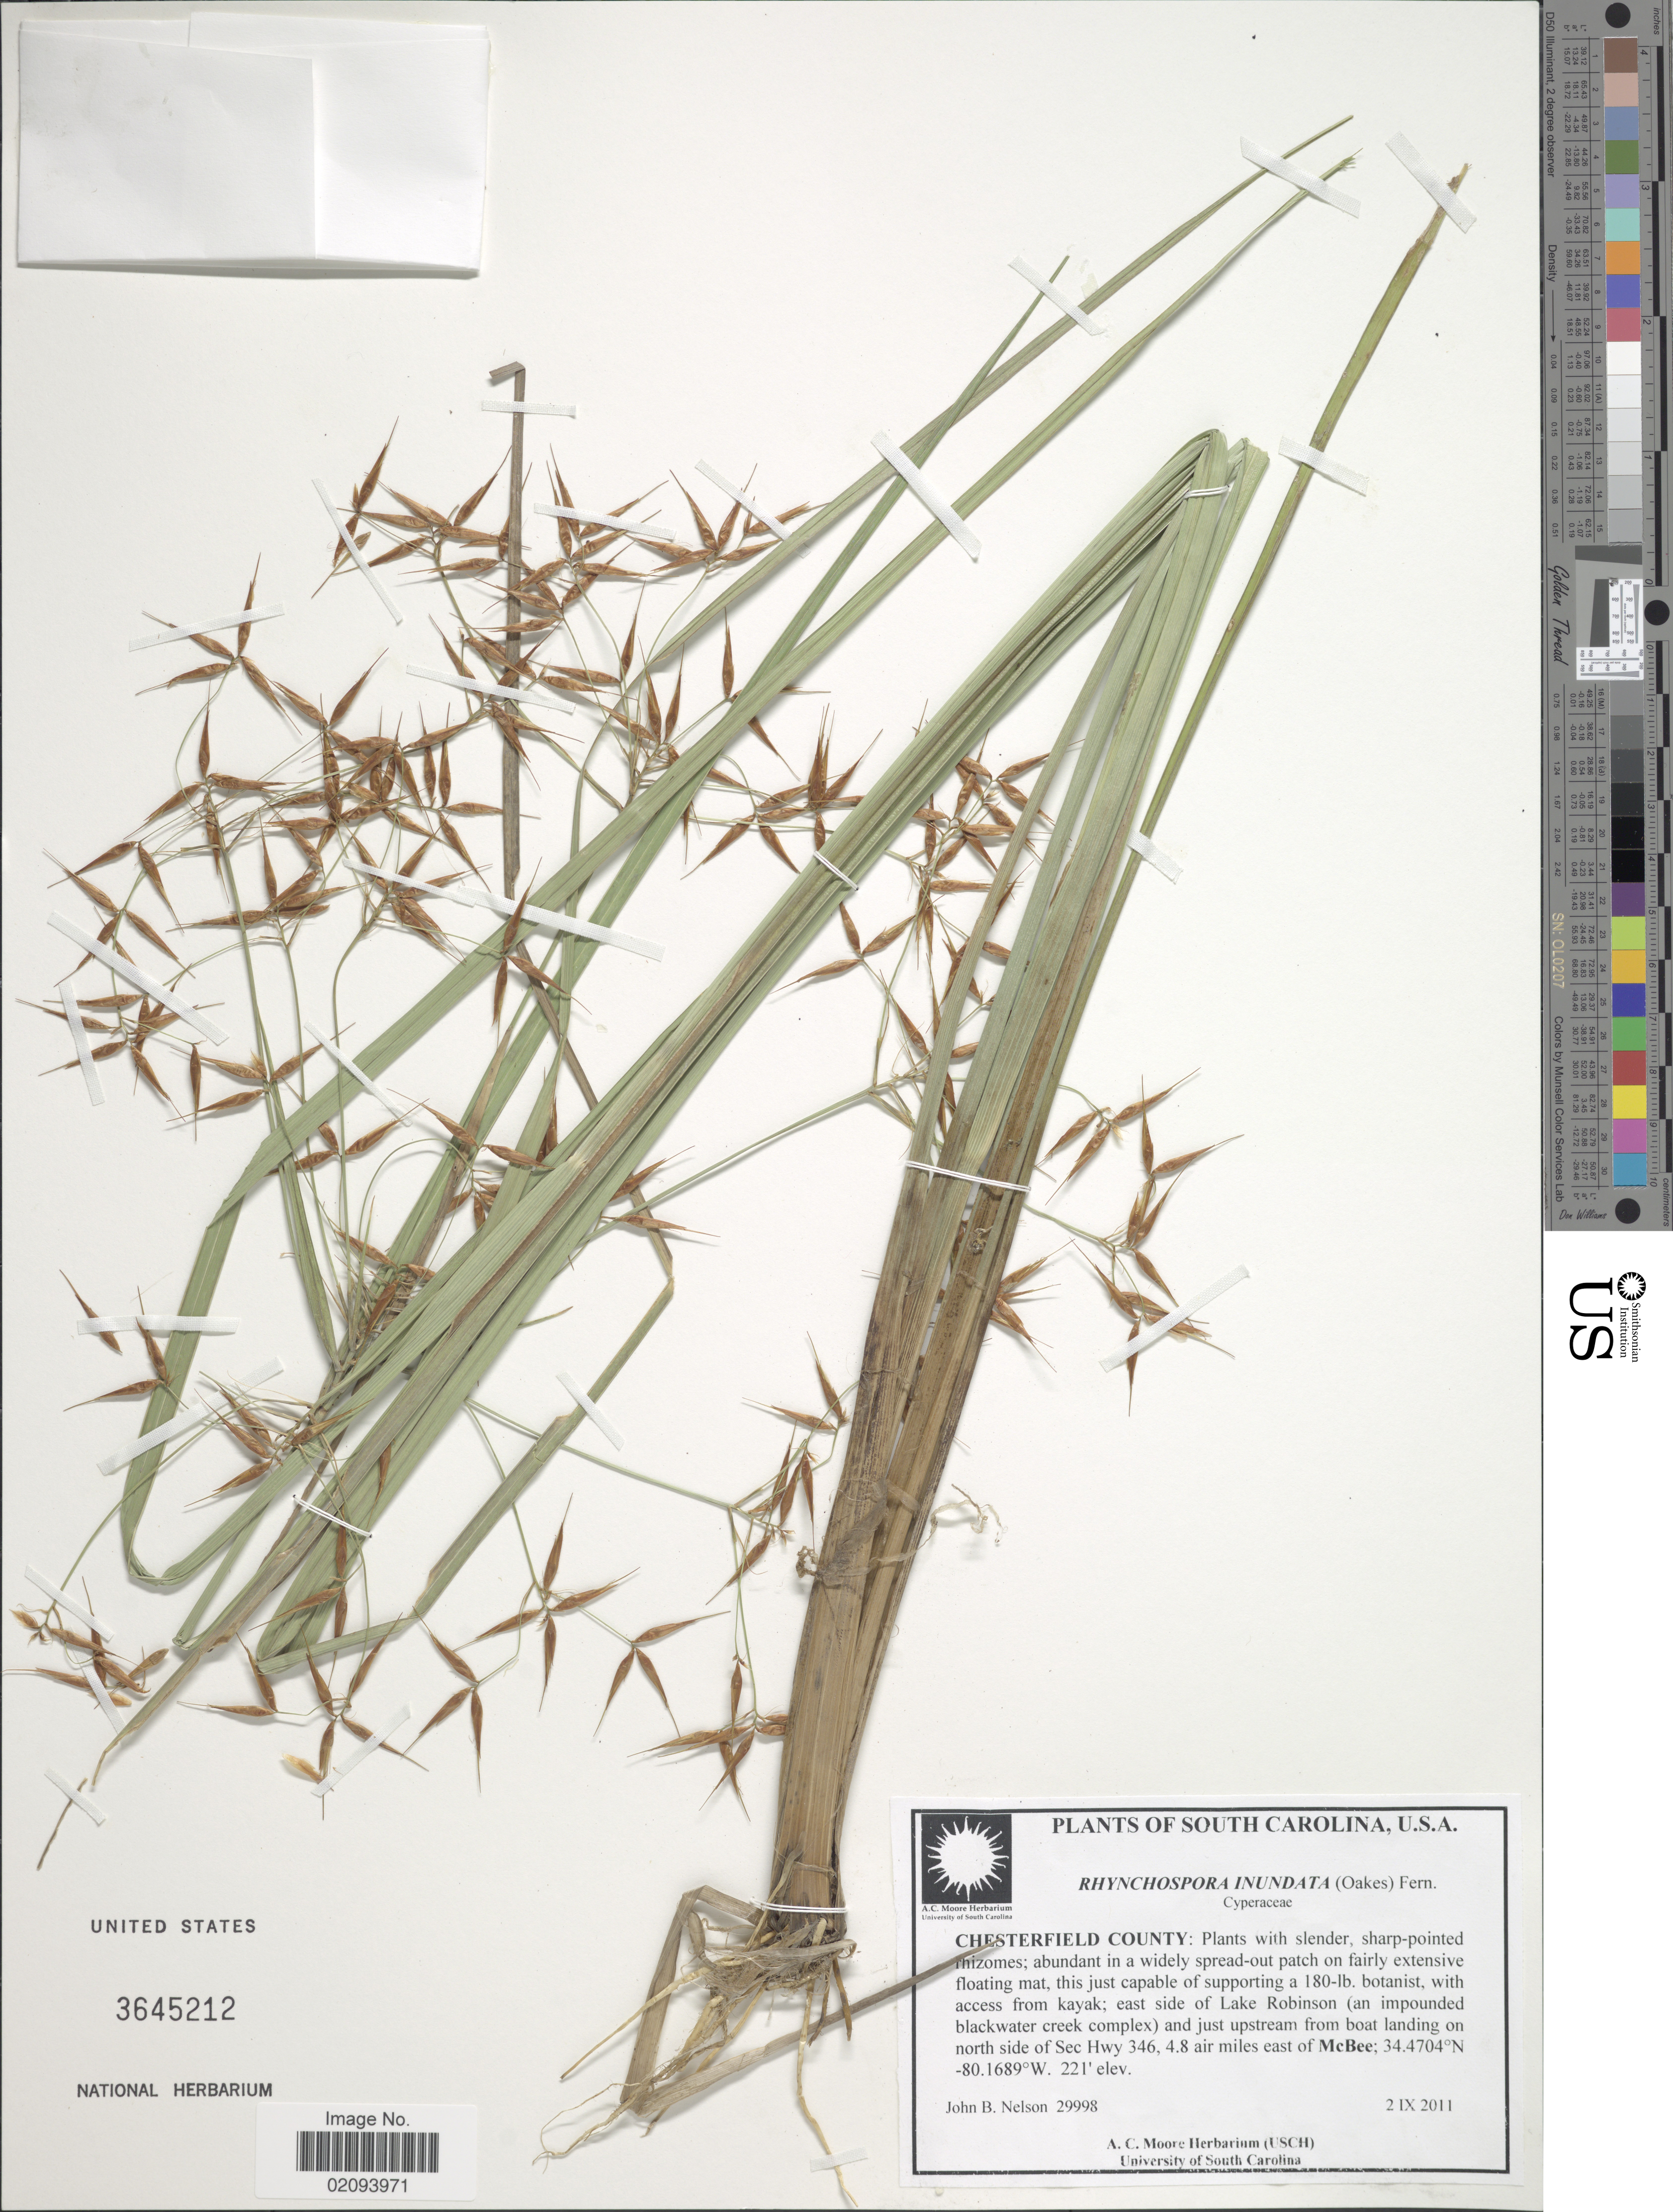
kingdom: Plantae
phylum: Tracheophyta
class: Liliopsida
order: Poales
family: Cyperaceae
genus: Rhynchospora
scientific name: Rhynchospora inundata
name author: (Oakes) Fernald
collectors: J. Nelson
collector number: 29998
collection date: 2011-09-02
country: United States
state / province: South Carolina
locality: Chesterfield County: east side of Lake Robinson (an impounded blackwater creek complex) and just upstream from boat landing on north side of Sec Hwy 346, 4.8 air miles east of McBee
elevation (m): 67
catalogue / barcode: US 3645212